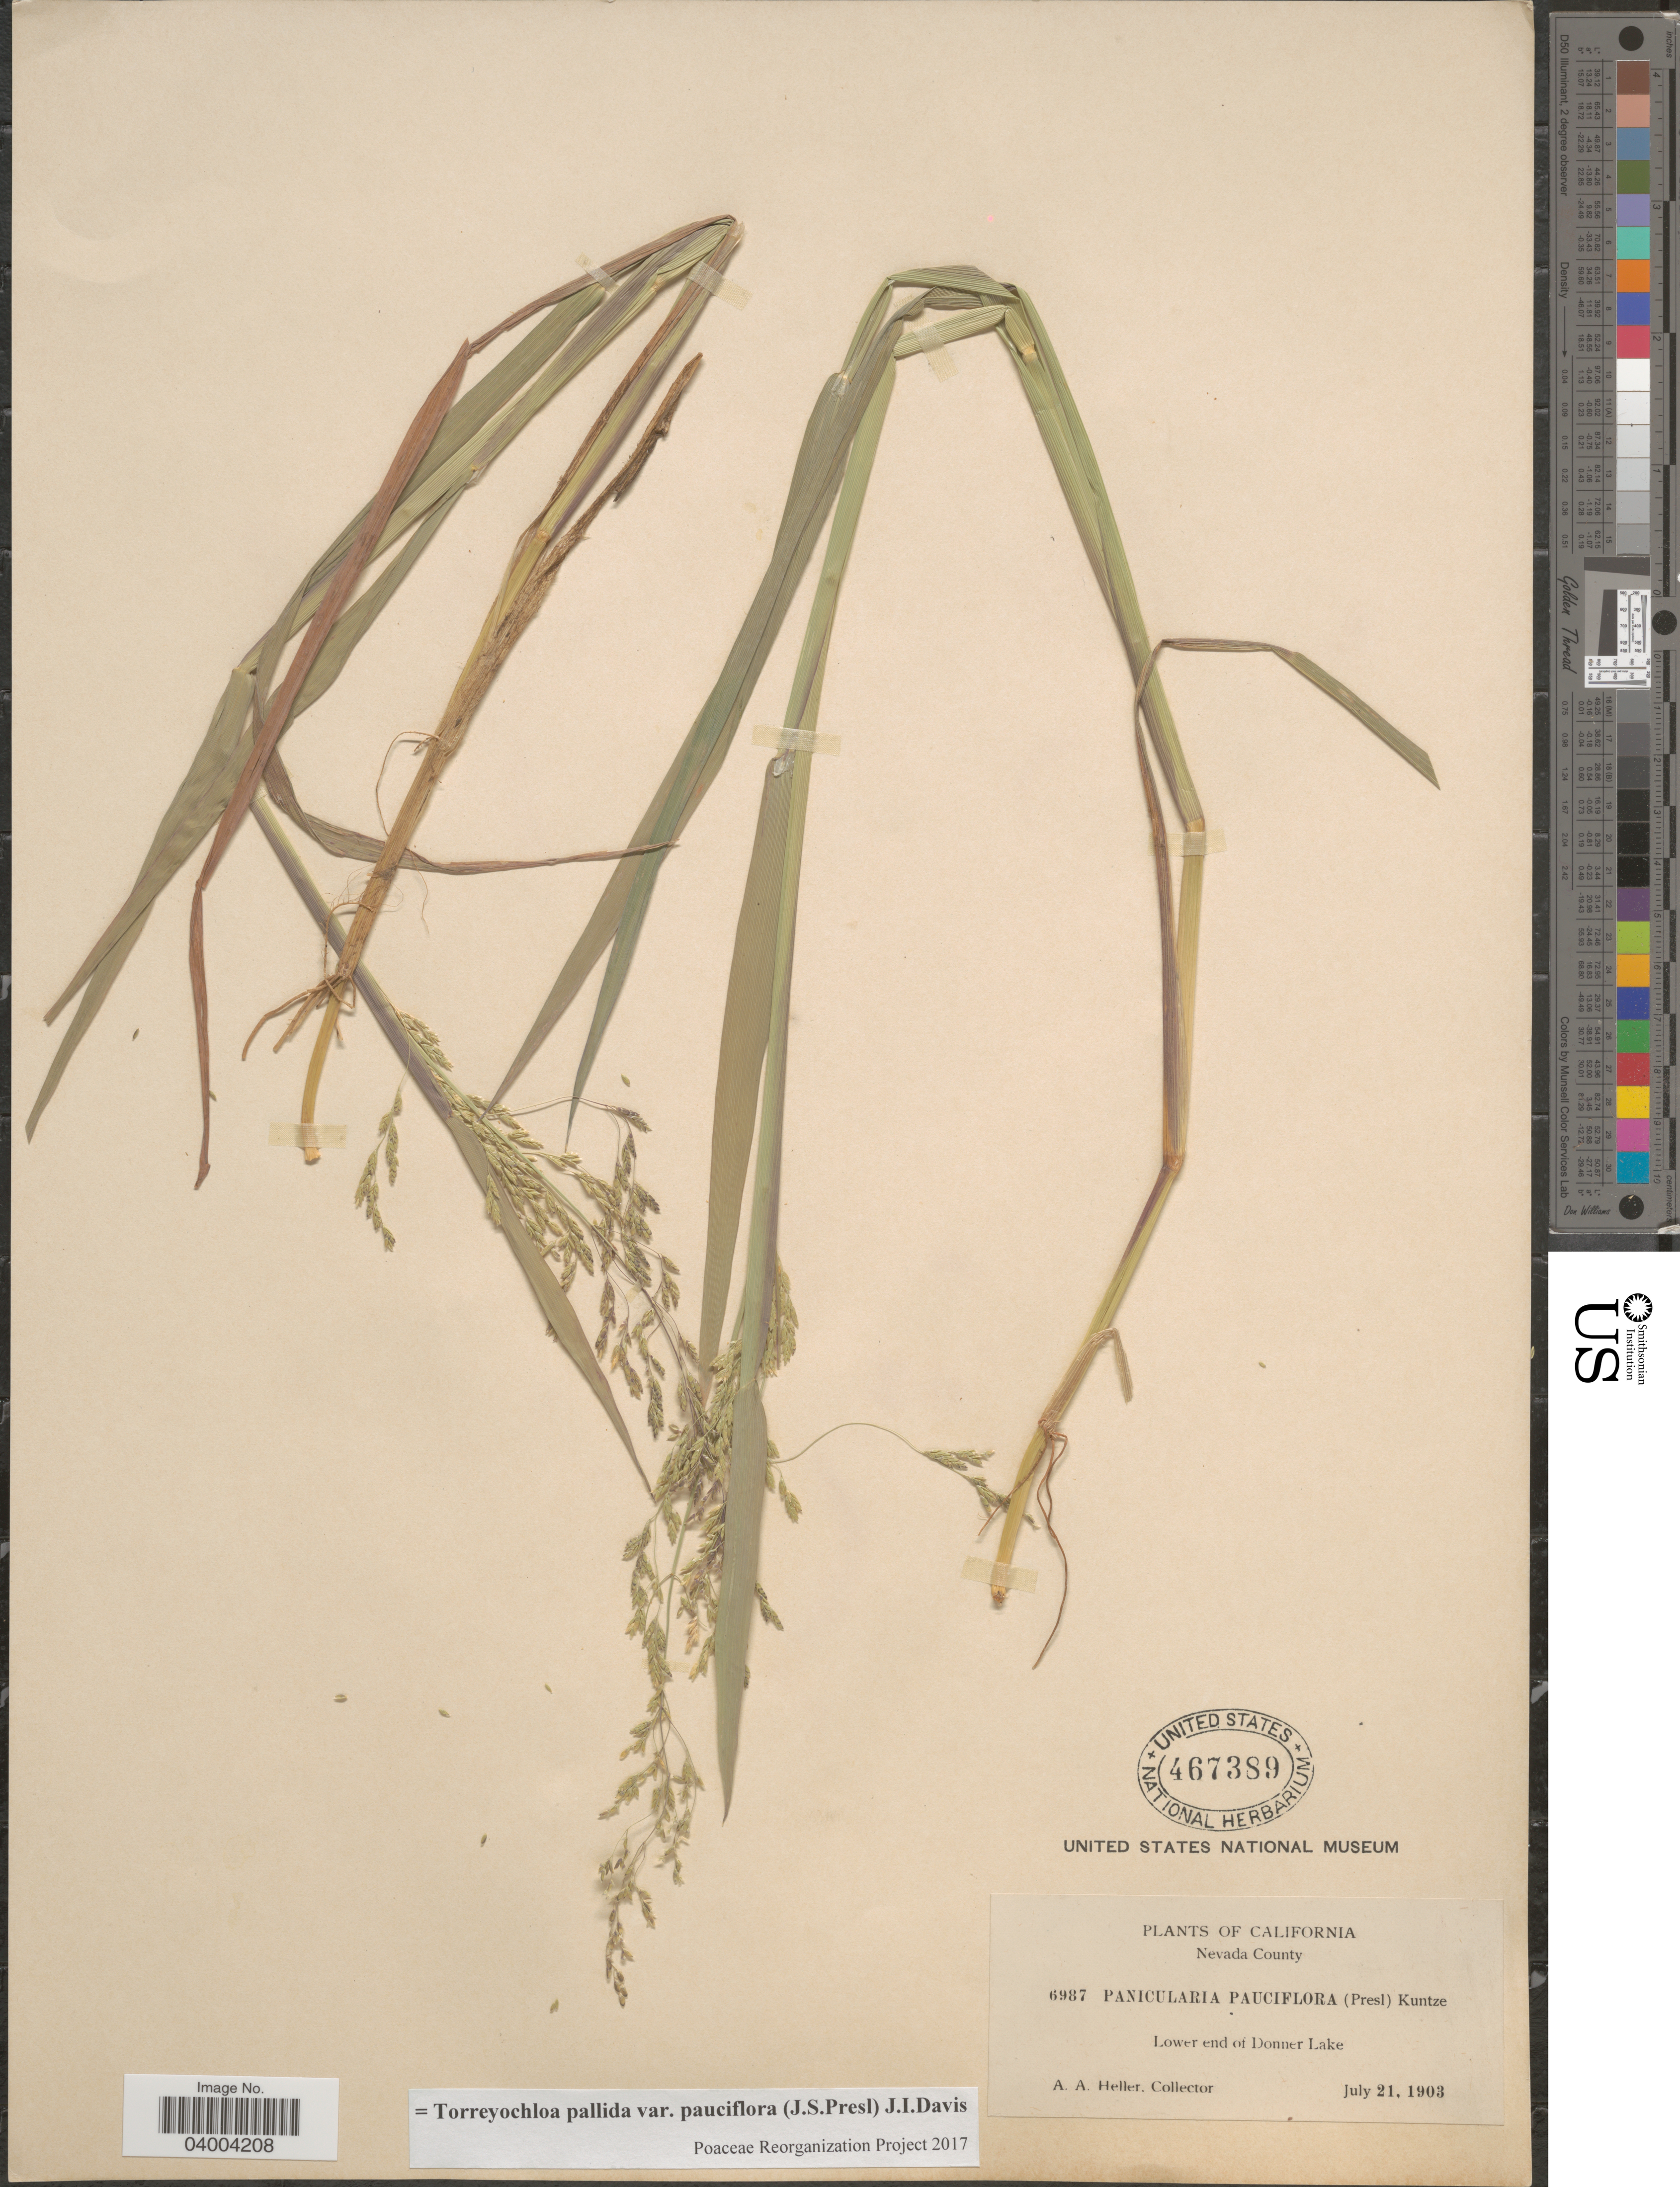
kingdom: Plantae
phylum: Tracheophyta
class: Liliopsida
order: Poales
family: Poaceae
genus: Torreyochloa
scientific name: Torreyochloa pallida var. pauciflora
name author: (J. Presl) J.I. Davis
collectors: A. A. Heller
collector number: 6987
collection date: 1903-07-21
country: United States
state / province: California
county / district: Nevada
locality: Nevada County. Lower end of Donner Lake.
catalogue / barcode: US 467389